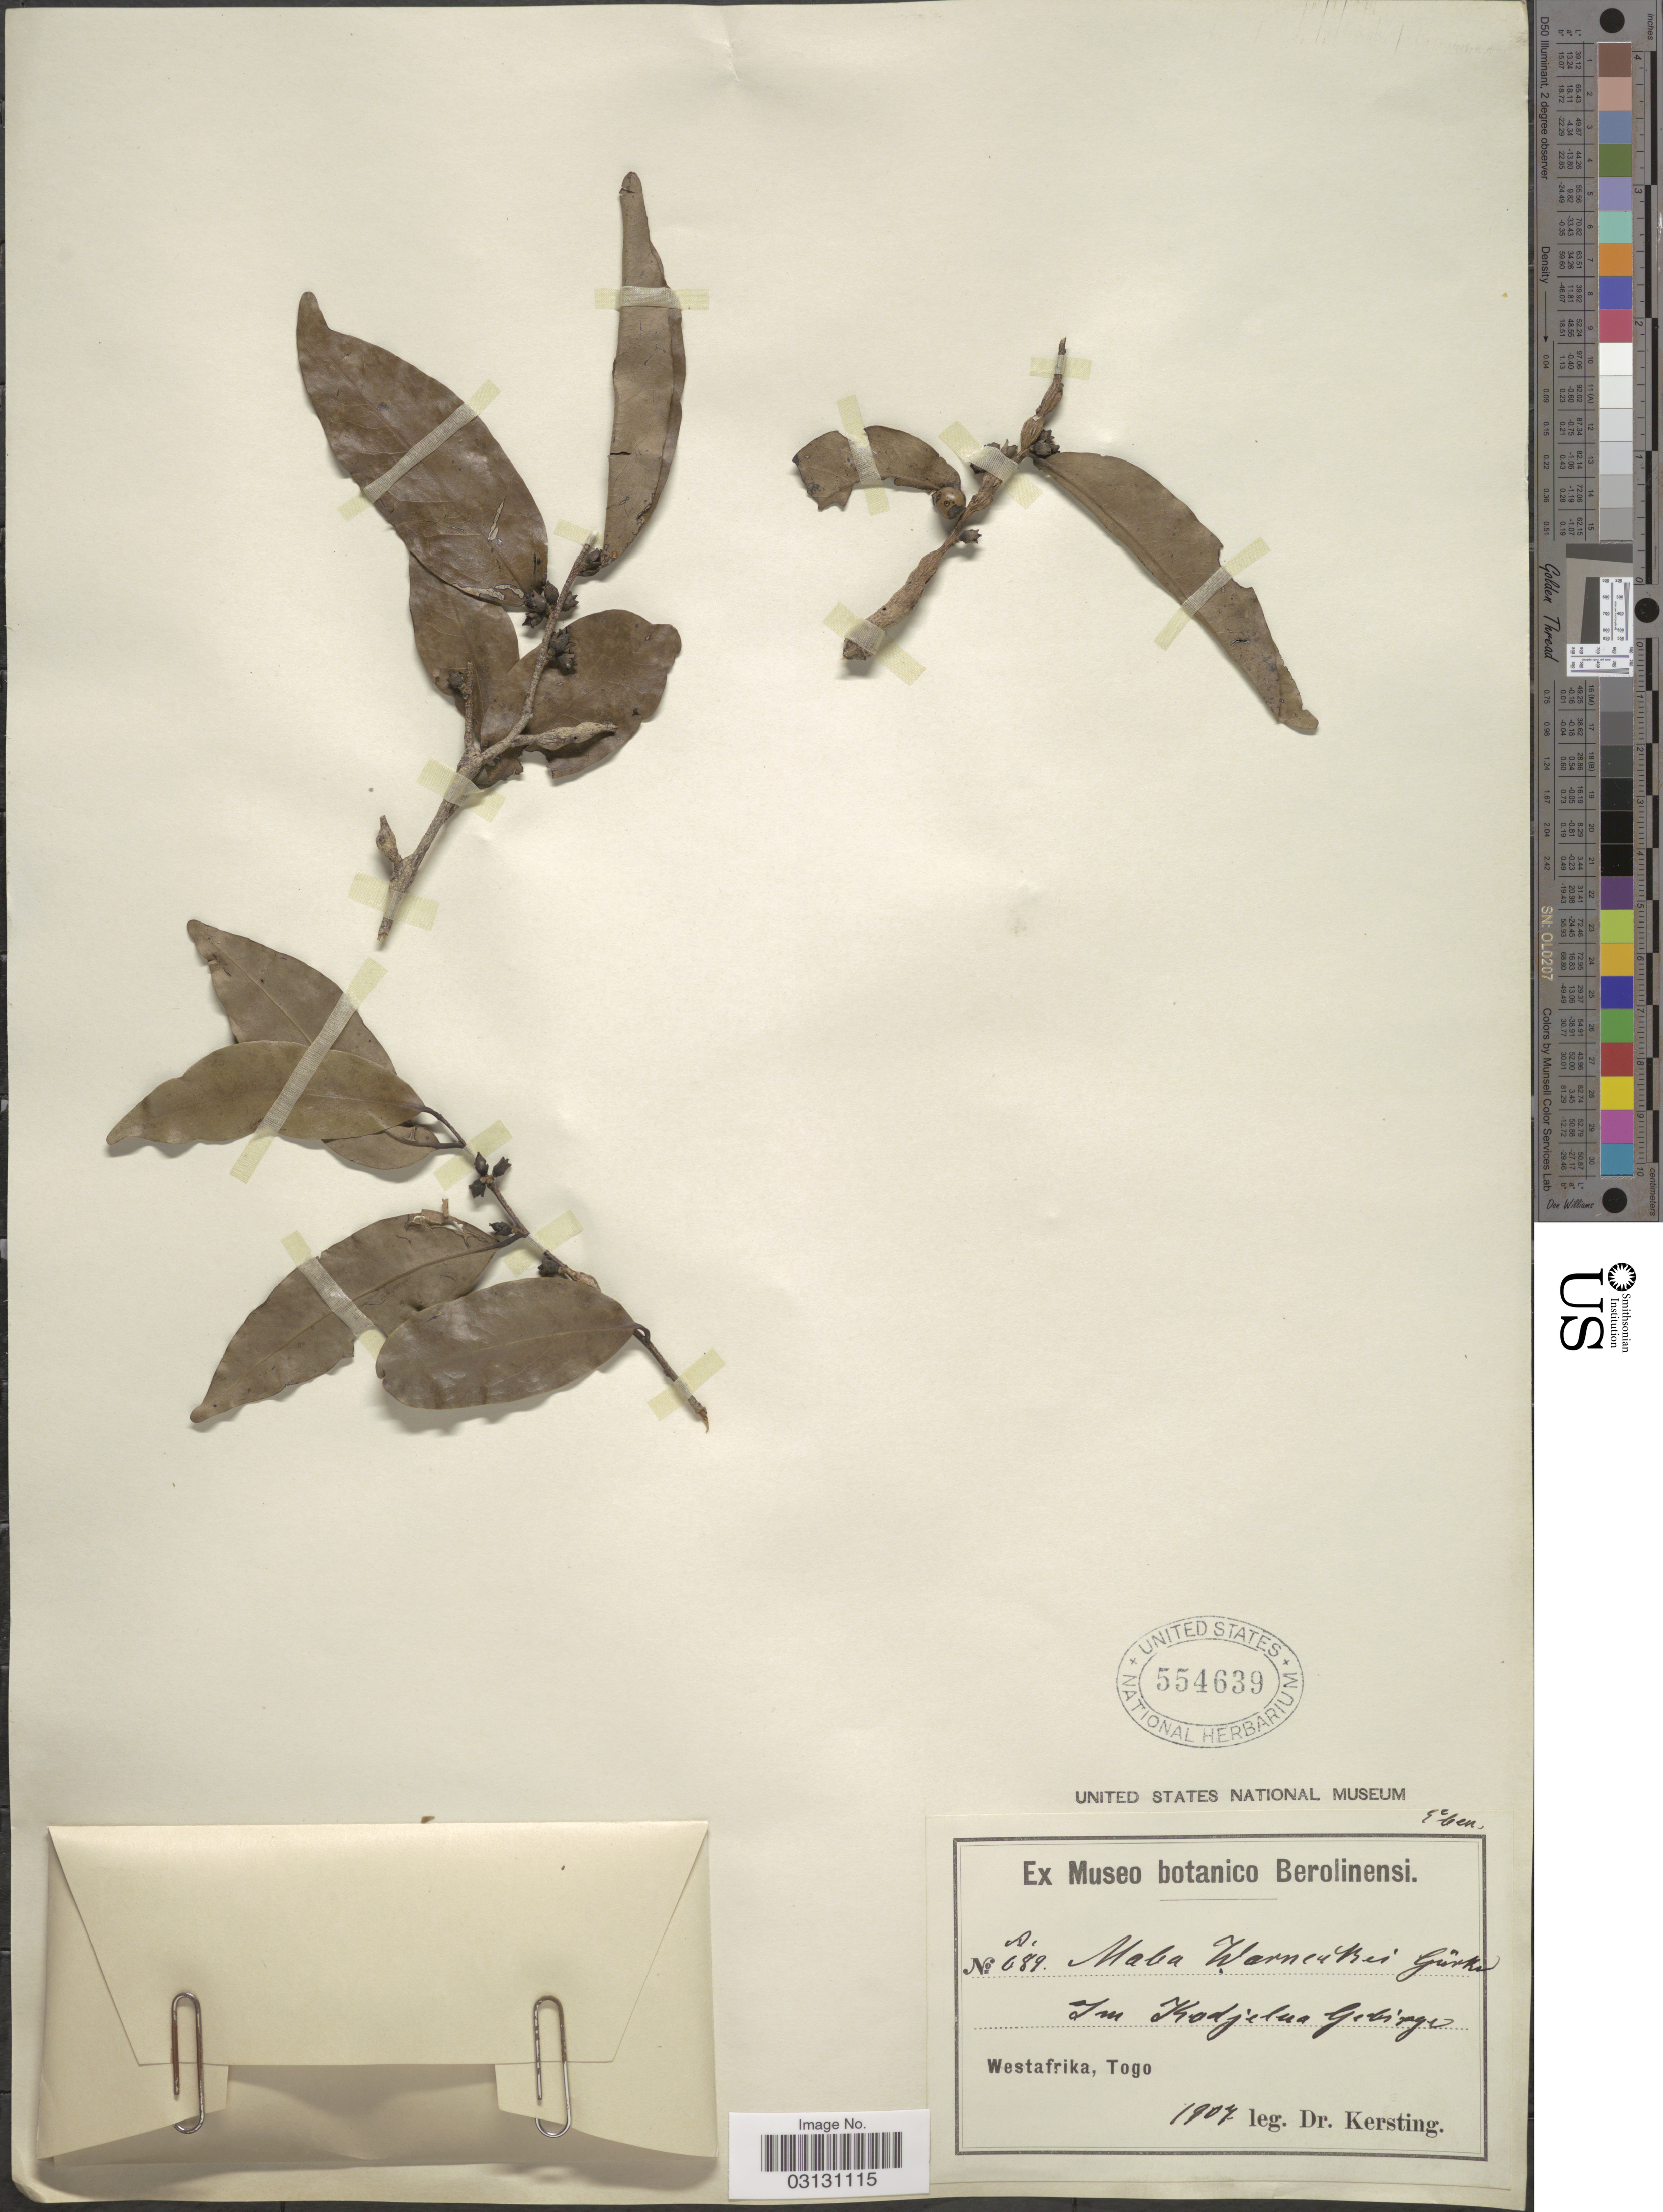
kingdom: Plantae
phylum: Tracheophyta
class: Magnoliopsida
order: Ericales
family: Ebenaceae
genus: Diospyros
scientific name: Diospyros abyssinica subsp. abyssinica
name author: (Hiern) F. White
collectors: -. Kersting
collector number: A689*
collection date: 1907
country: Togo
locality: Im Kodjelua Gebirge.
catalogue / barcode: US 554639